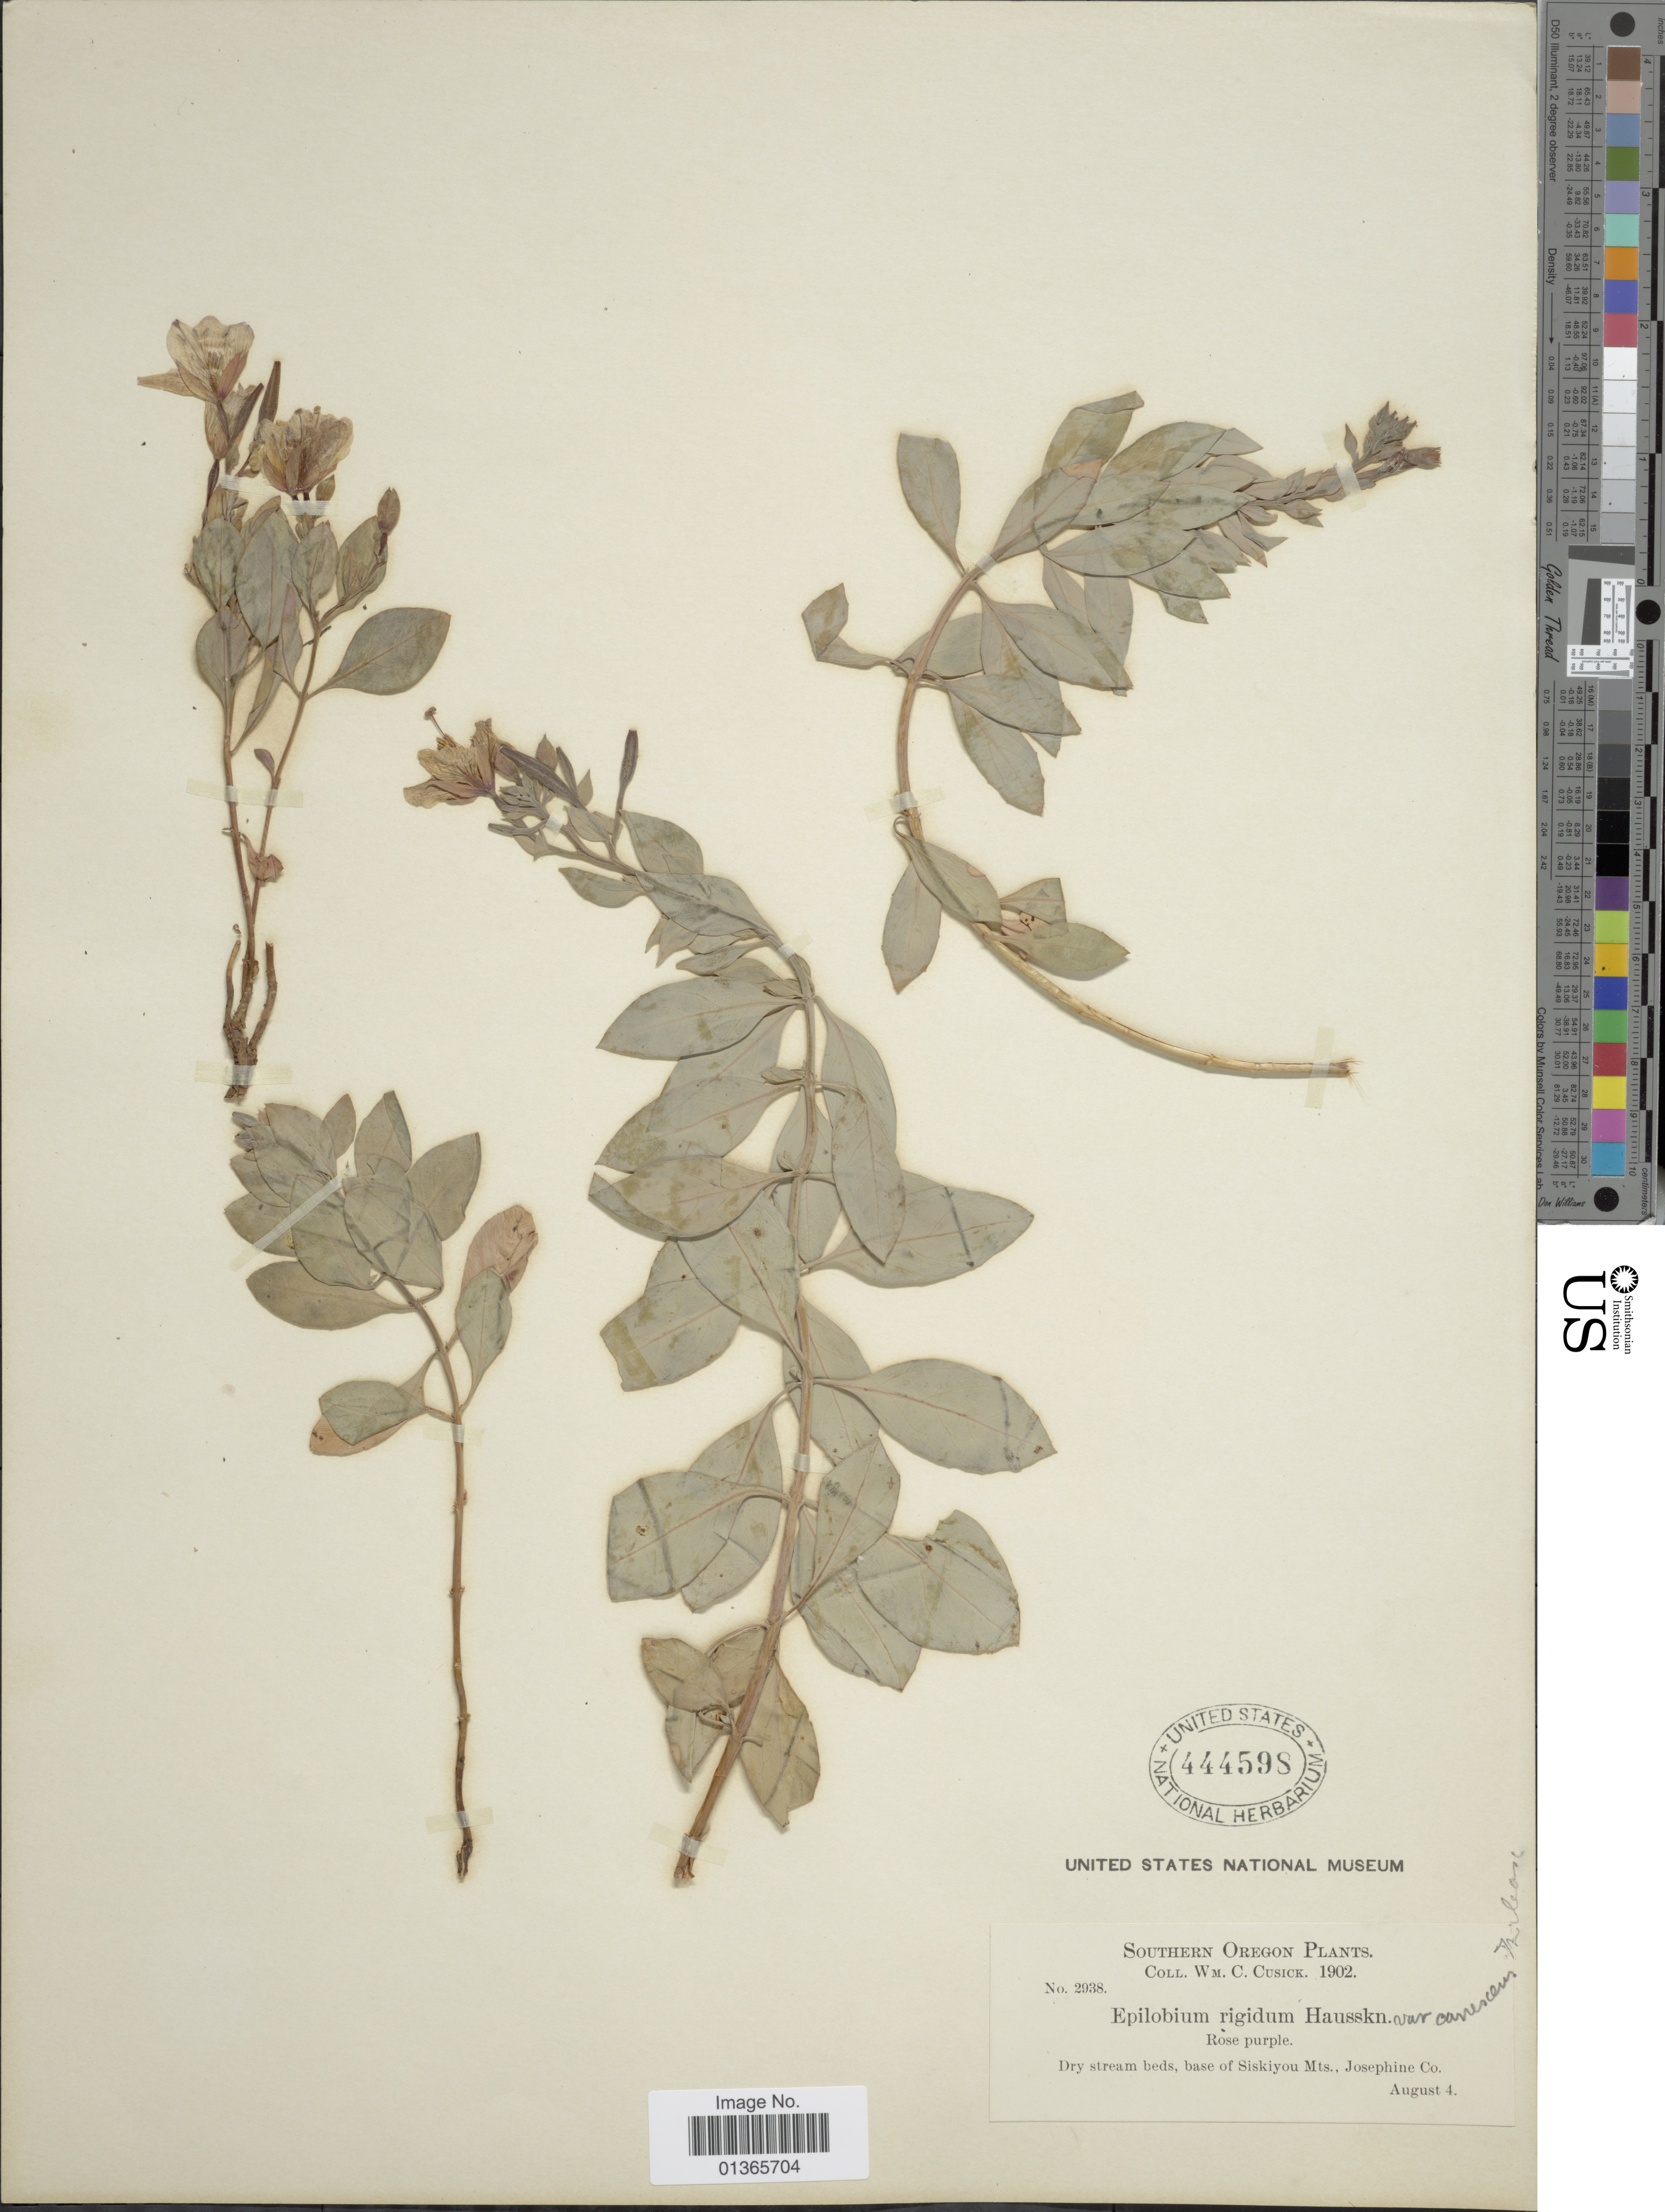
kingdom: Plantae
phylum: Tracheophyta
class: Magnoliopsida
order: Myrtales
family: Onagraceae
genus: Epilobium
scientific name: Epilobium rigidum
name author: Hausskn.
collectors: W. C. Cusick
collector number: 2938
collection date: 1902-08-04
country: United States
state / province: Oregon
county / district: Josephine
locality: Southern Oregon. Dry stream beds, base of Siskiyou Mts., Josephine Co.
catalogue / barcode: US 444598